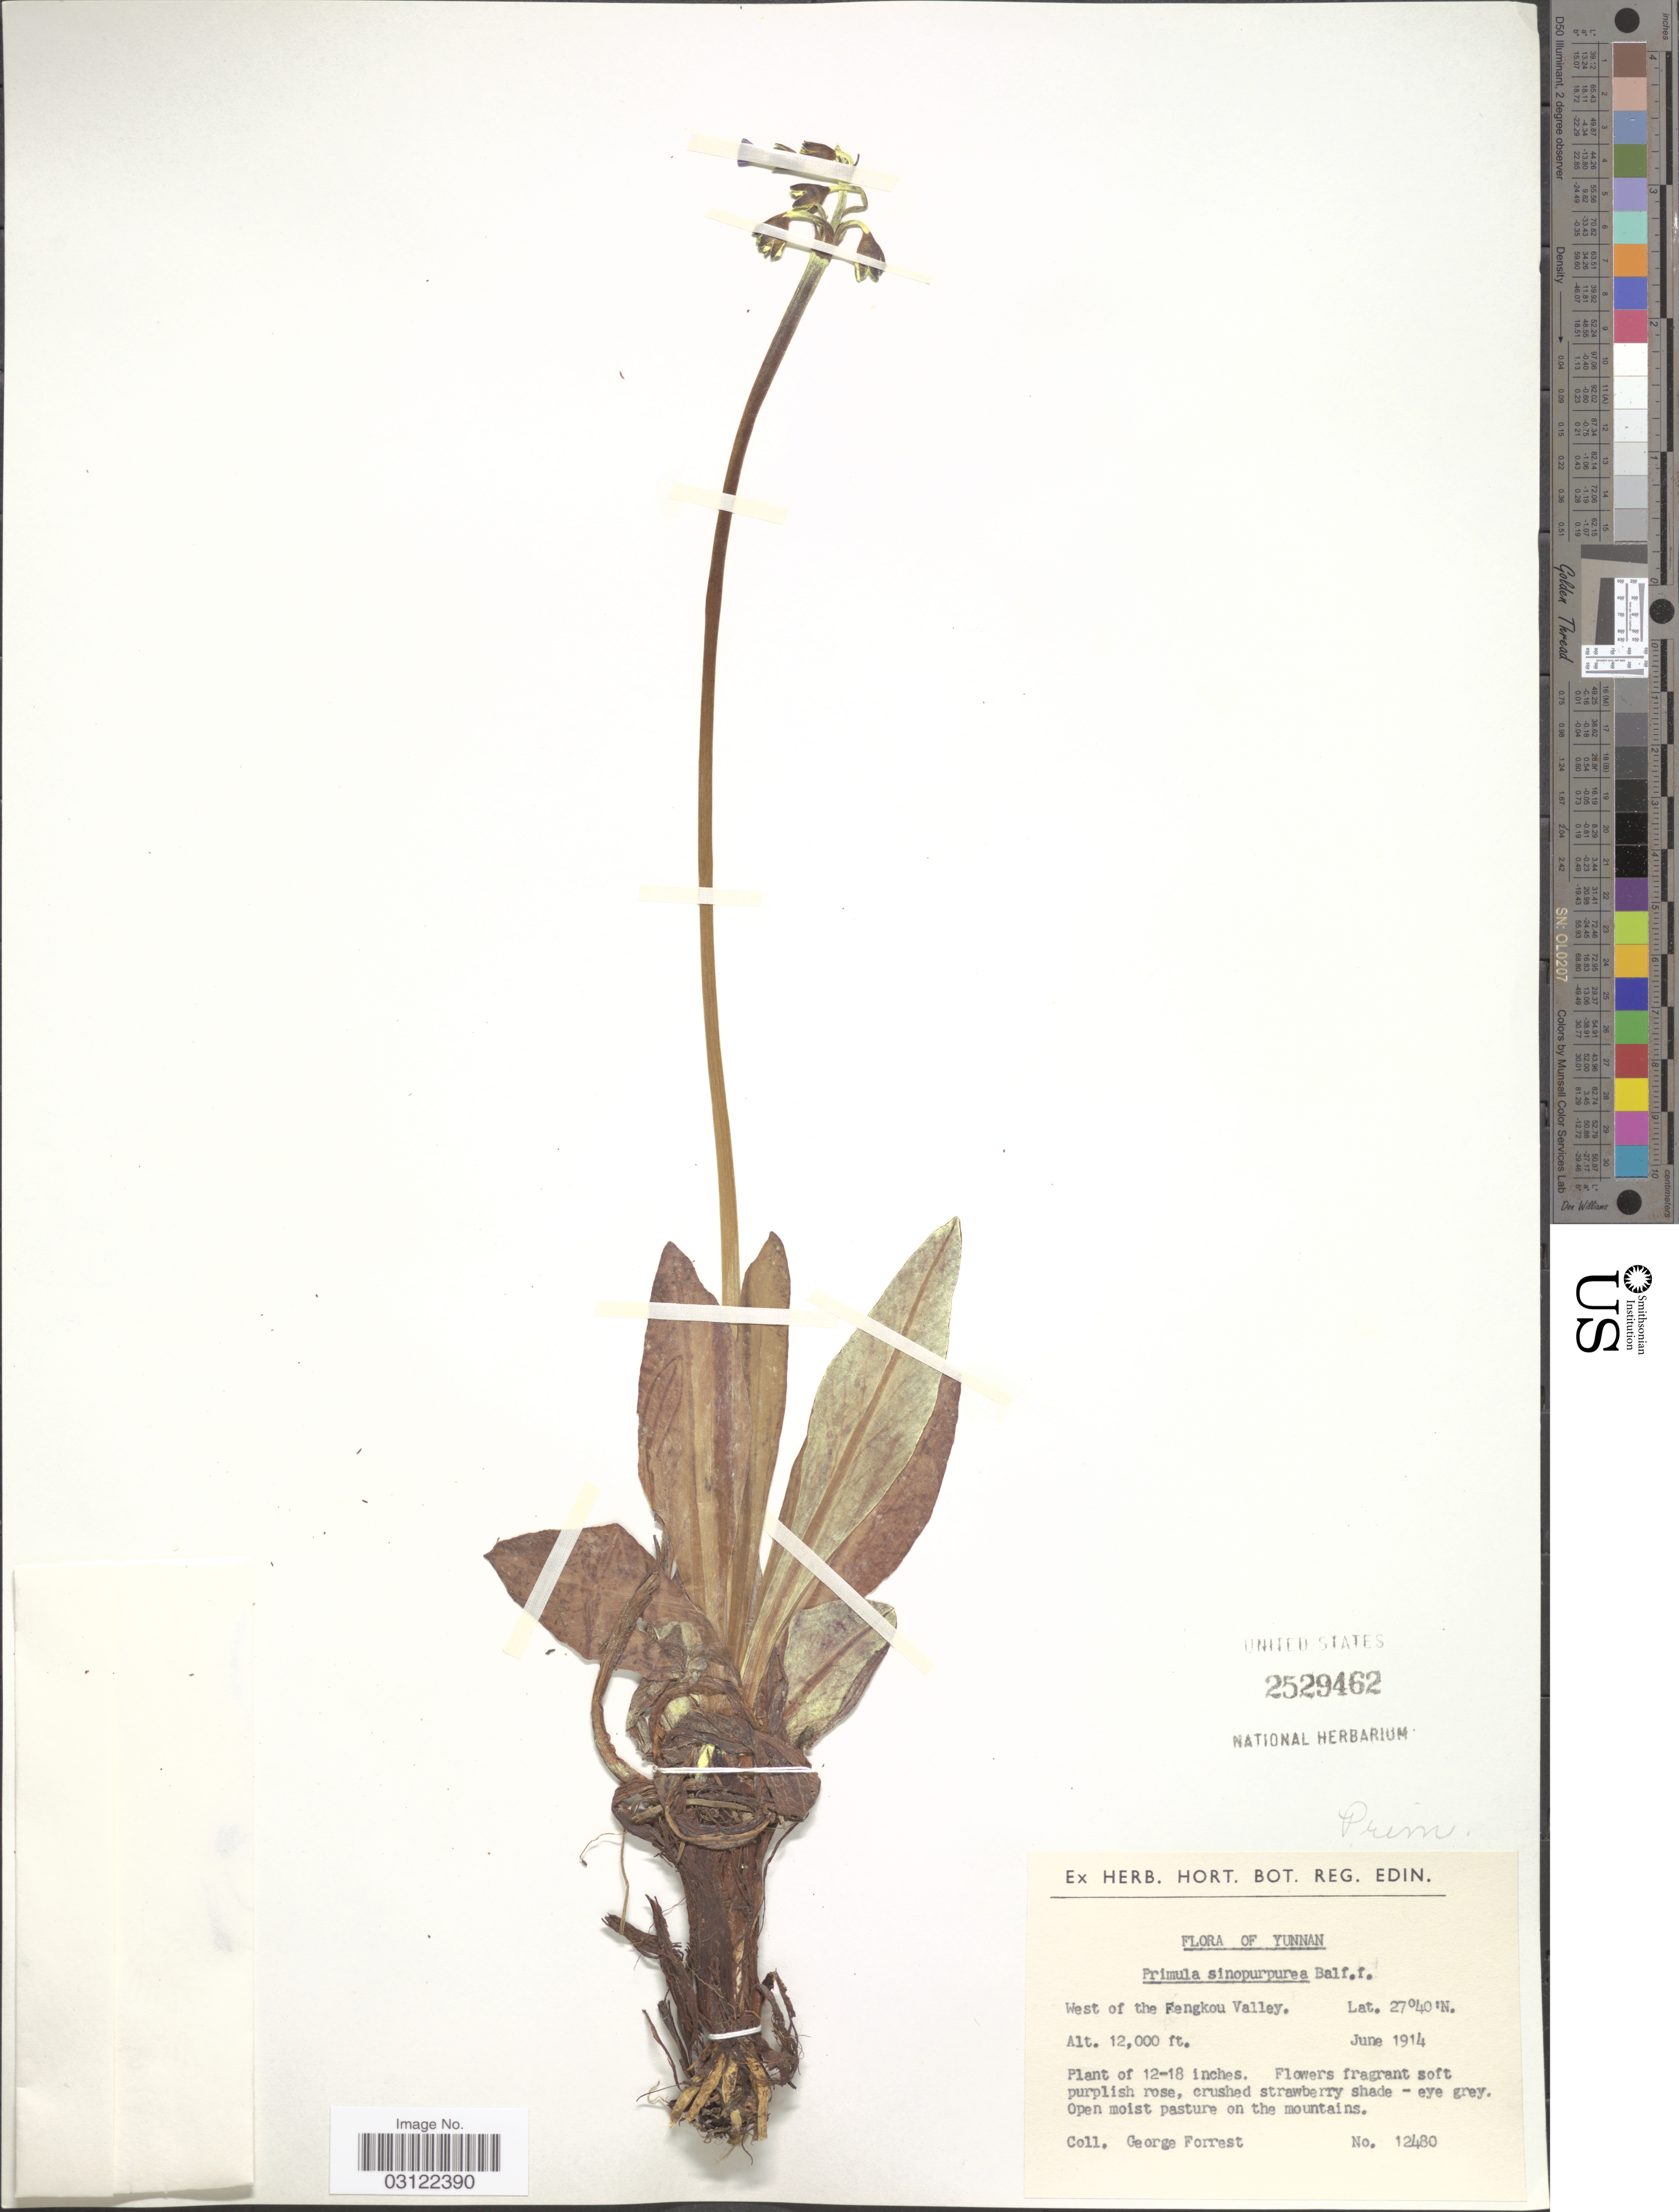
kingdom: Plantae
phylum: Tracheophyta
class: Magnoliopsida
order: Ericales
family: Primulaceae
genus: Primula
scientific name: Primula sinopurpurea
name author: Balf. f. ex Hutch.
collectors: G. Forrest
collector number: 12480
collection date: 1914-06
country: China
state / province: Yunnan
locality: West of the Fengkou Valley.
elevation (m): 3658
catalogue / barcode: US 2529462